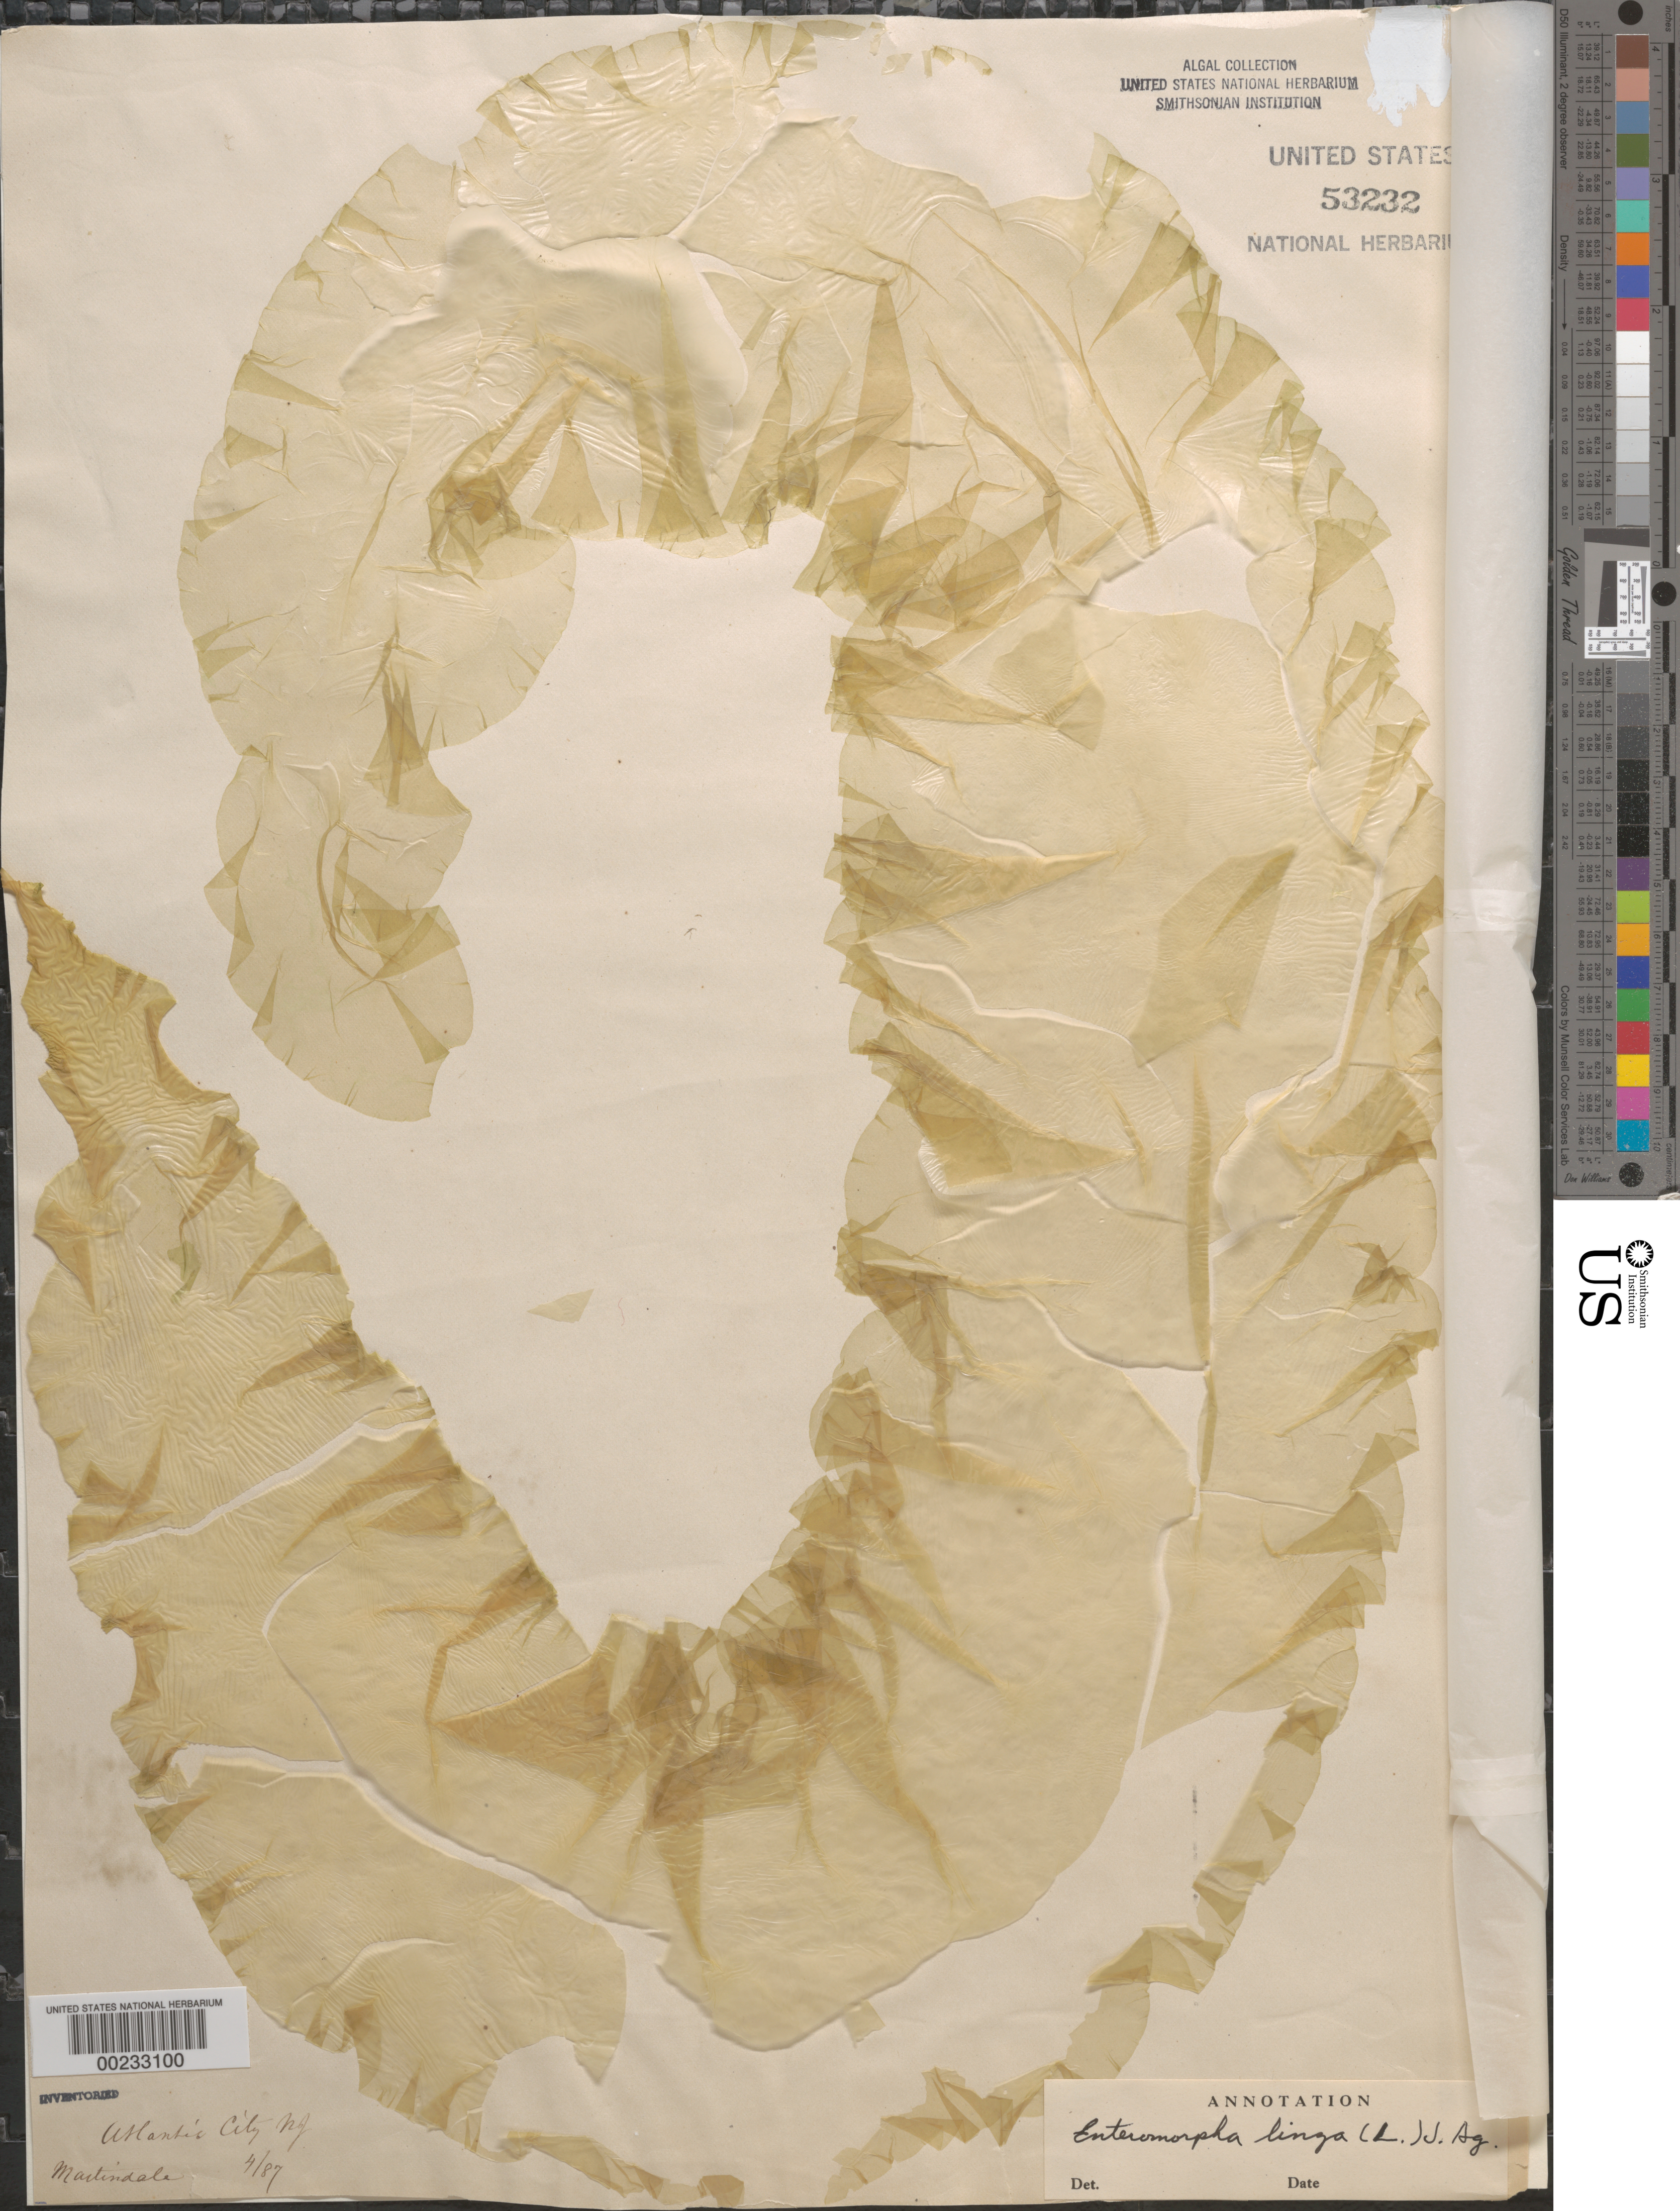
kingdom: Plantae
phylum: Chlorophyta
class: Ulvophyceae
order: Ulvales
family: Ulvaceae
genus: Ulva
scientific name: Ulva clathrata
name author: (Roth) C. Agardh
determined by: Algae name updating Project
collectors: I. C. Martindale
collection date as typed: Apr 1887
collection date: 1887-04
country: United States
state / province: New Jersey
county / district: Atlantic County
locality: Atlantic City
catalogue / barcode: US 53232